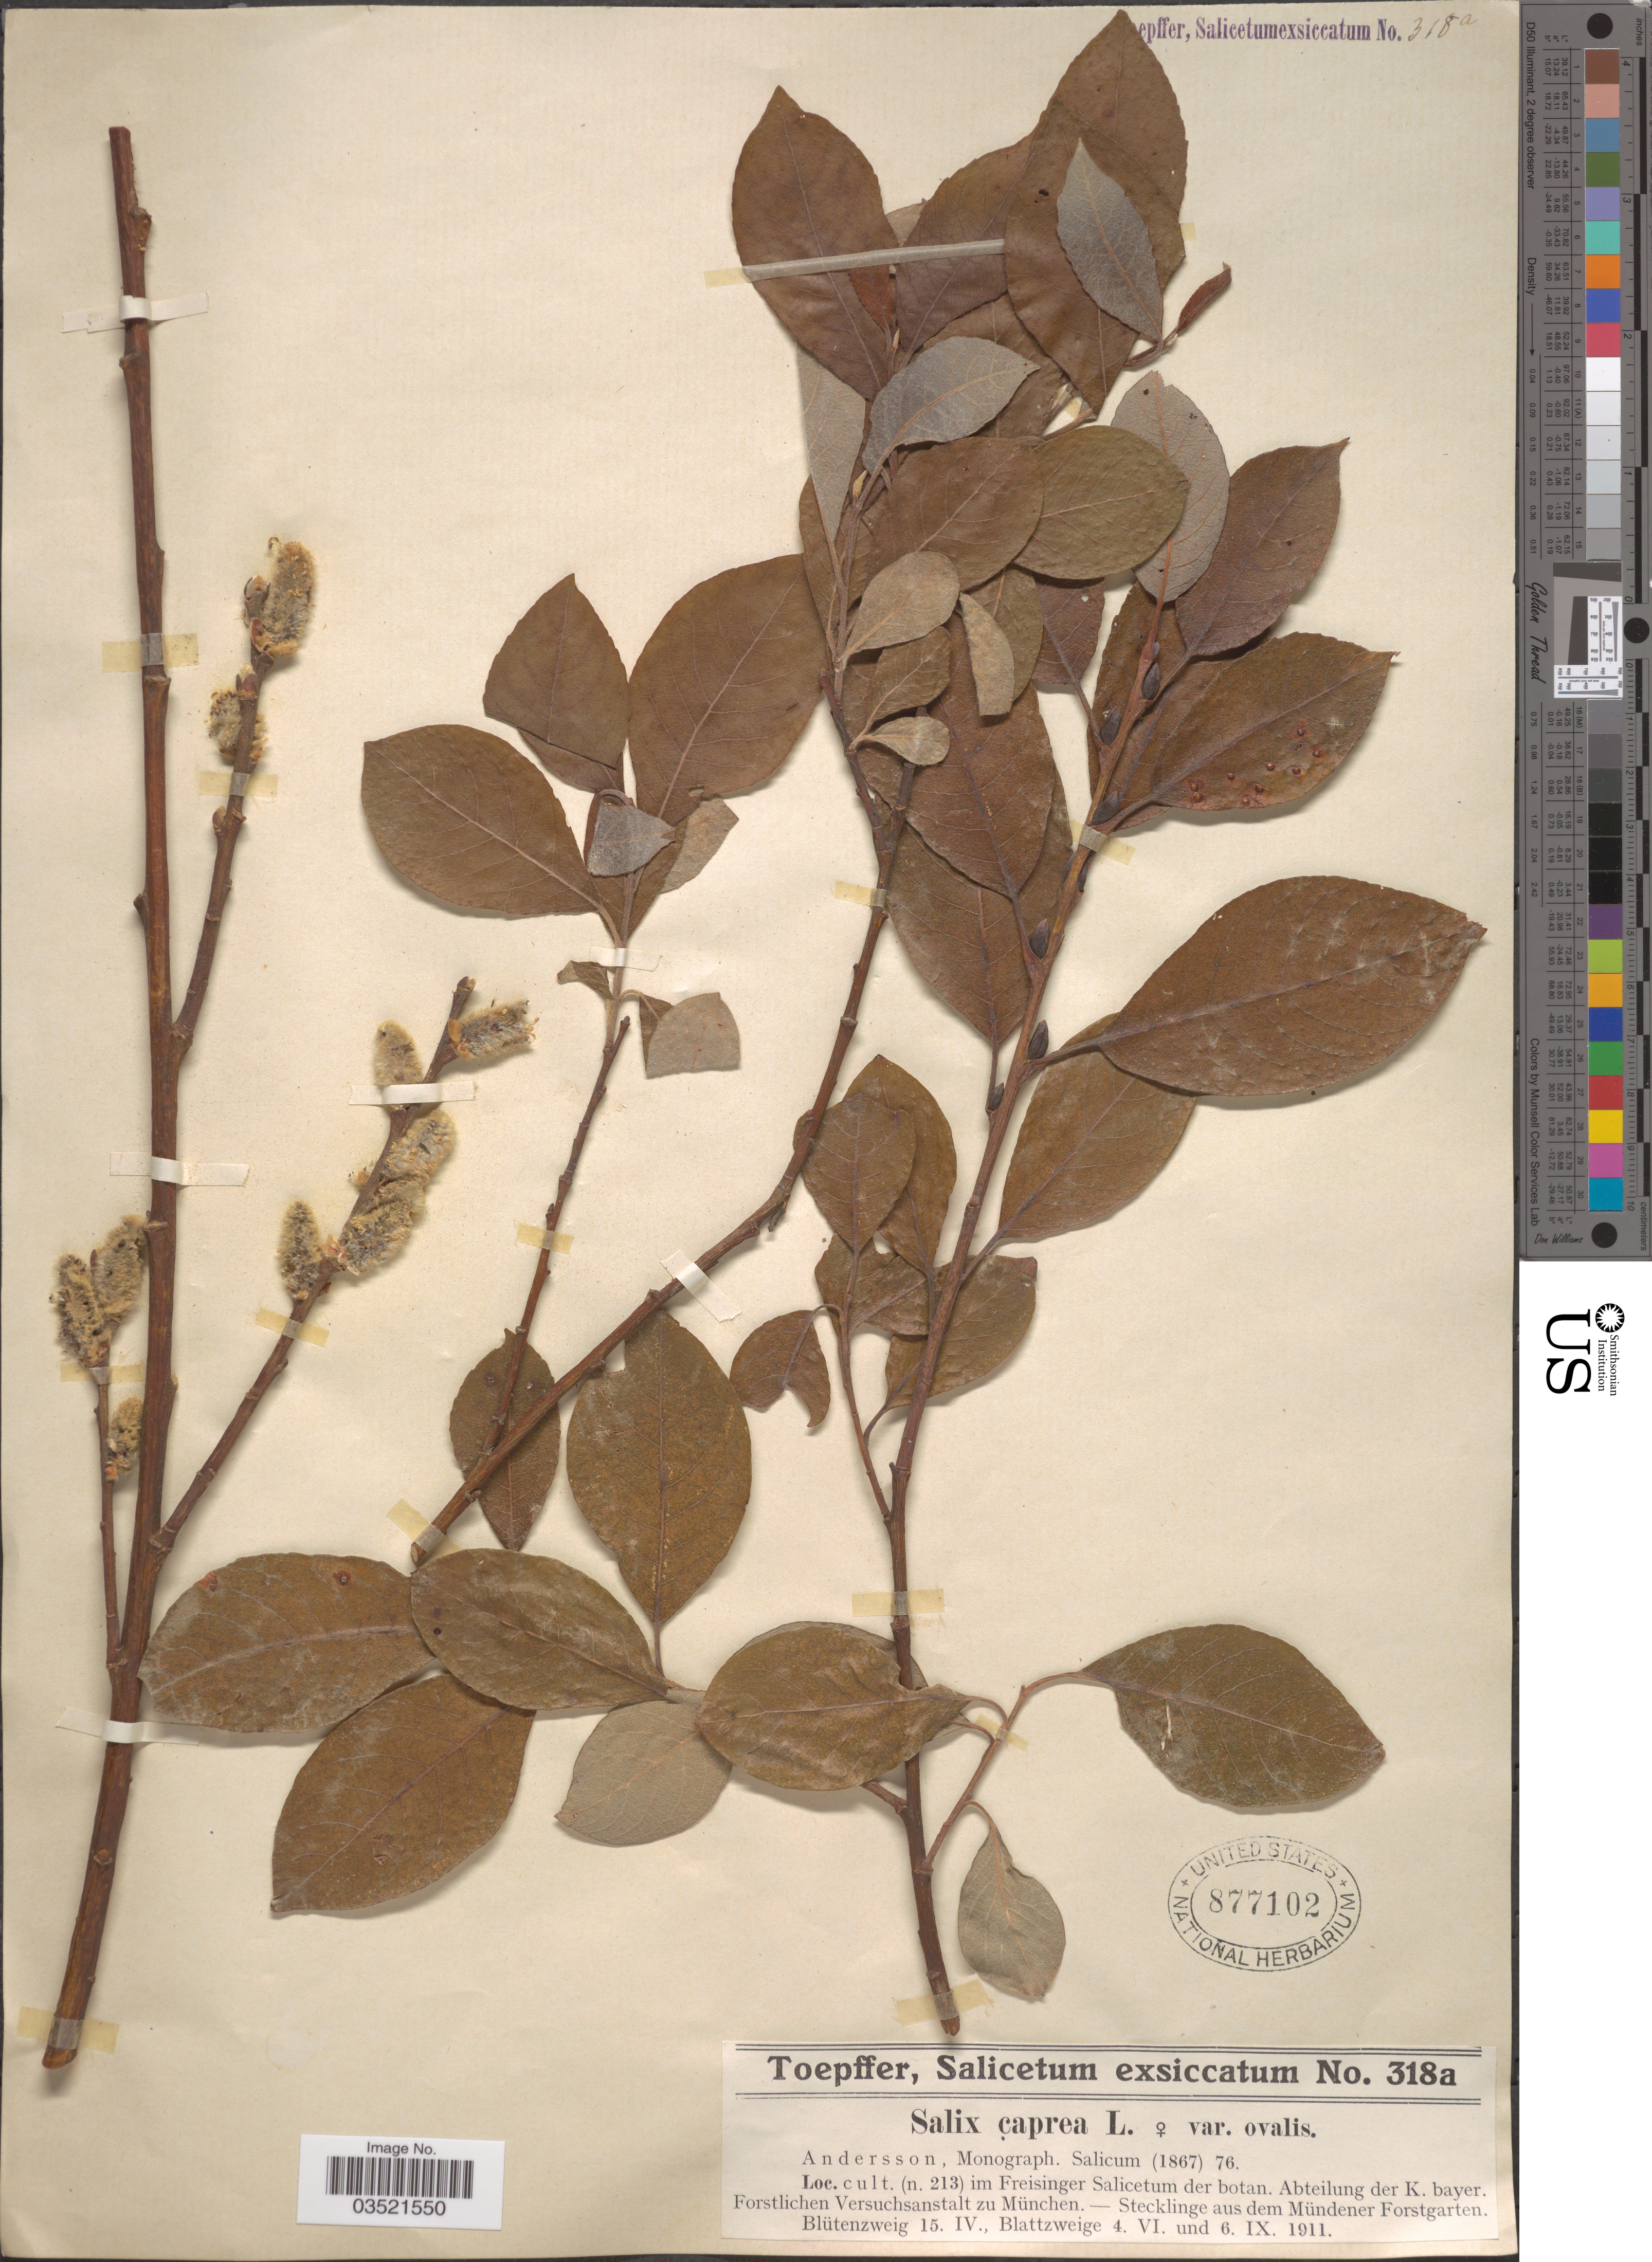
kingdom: Plantae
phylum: Tracheophyta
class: Magnoliopsida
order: Malpighiales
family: Salicaceae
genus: Salix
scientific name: Salix caprea var. ovalis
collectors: A. Toepffer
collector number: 318a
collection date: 1911-04-15/1911-09-06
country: Germany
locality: Cult. (n. 213) im Freisinger Salicetum der botan. Abteilung der K. bayer. Forstlichen Versuchsanstalt zu München. - Stecklinge aus dem Mündener Forstgarten.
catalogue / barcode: US 877102